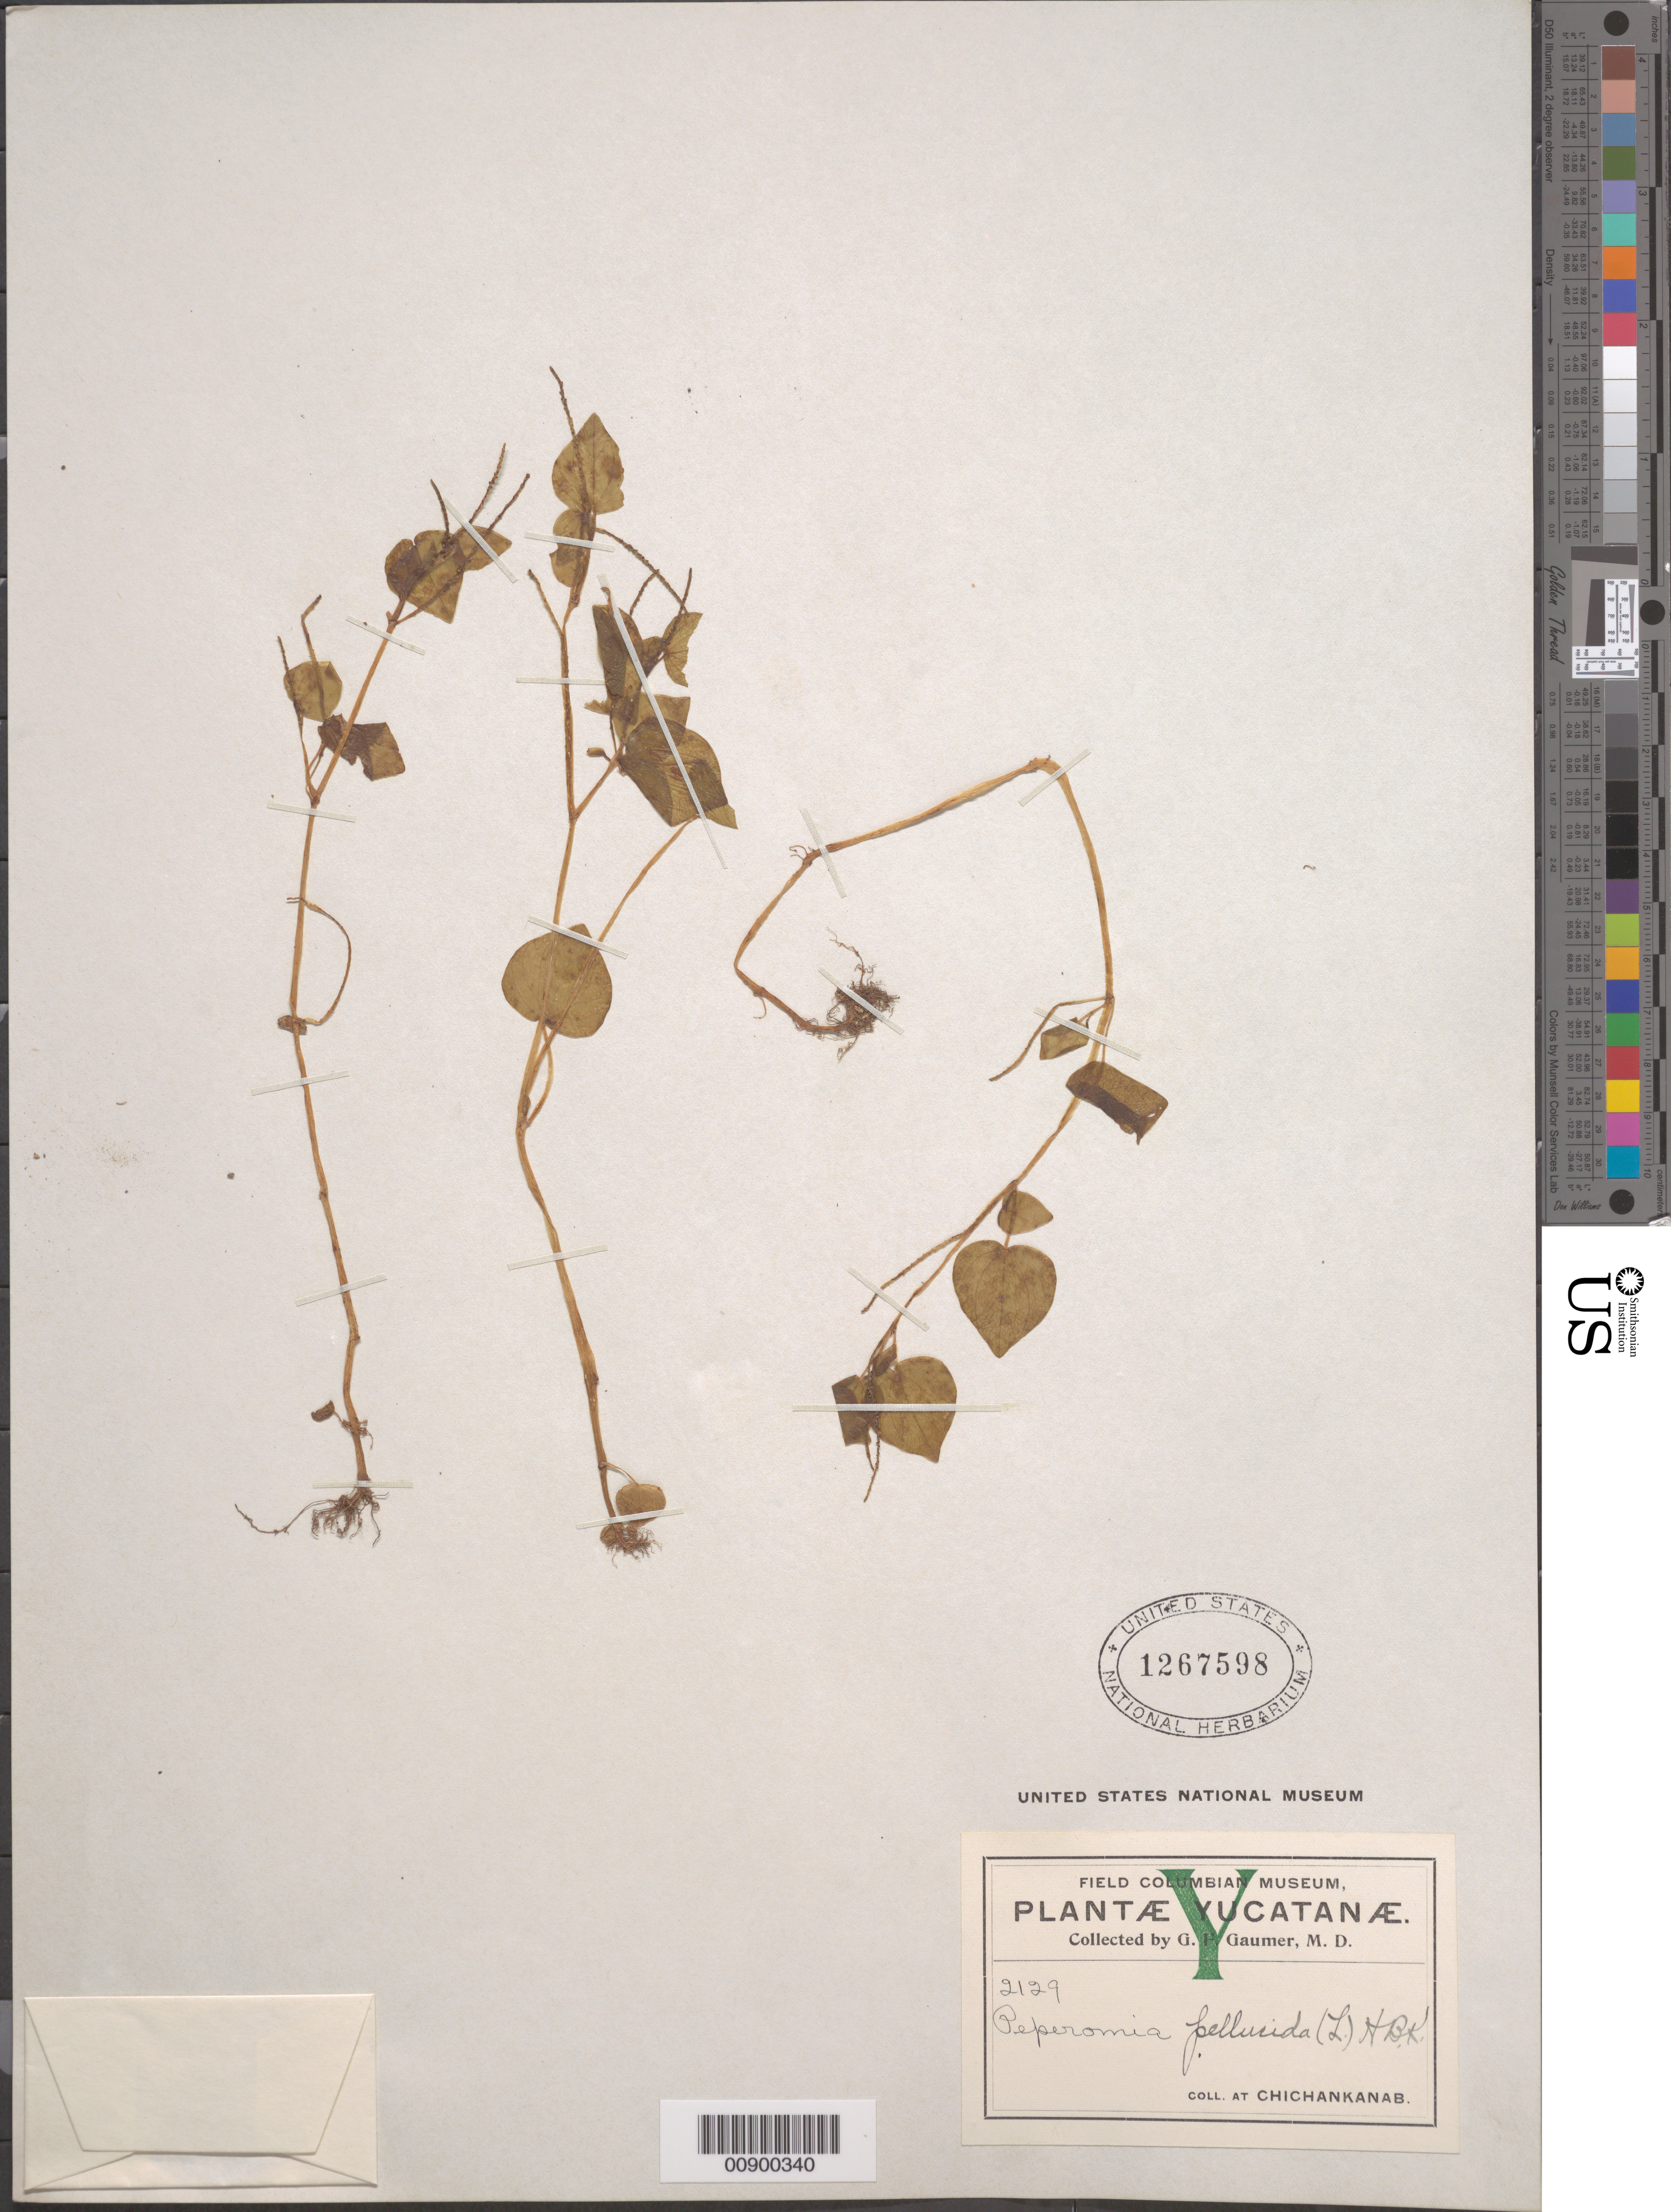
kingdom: Plantae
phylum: Tracheophyta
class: Magnoliopsida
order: Piperales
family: Piperaceae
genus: Peperomia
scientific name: Peperomia pellucida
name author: (L.) Kunth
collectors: G. F. Gaumer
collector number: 2129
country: Mexico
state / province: Quintana Roo / Yucatán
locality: Chichankanab.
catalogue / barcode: US 1267598